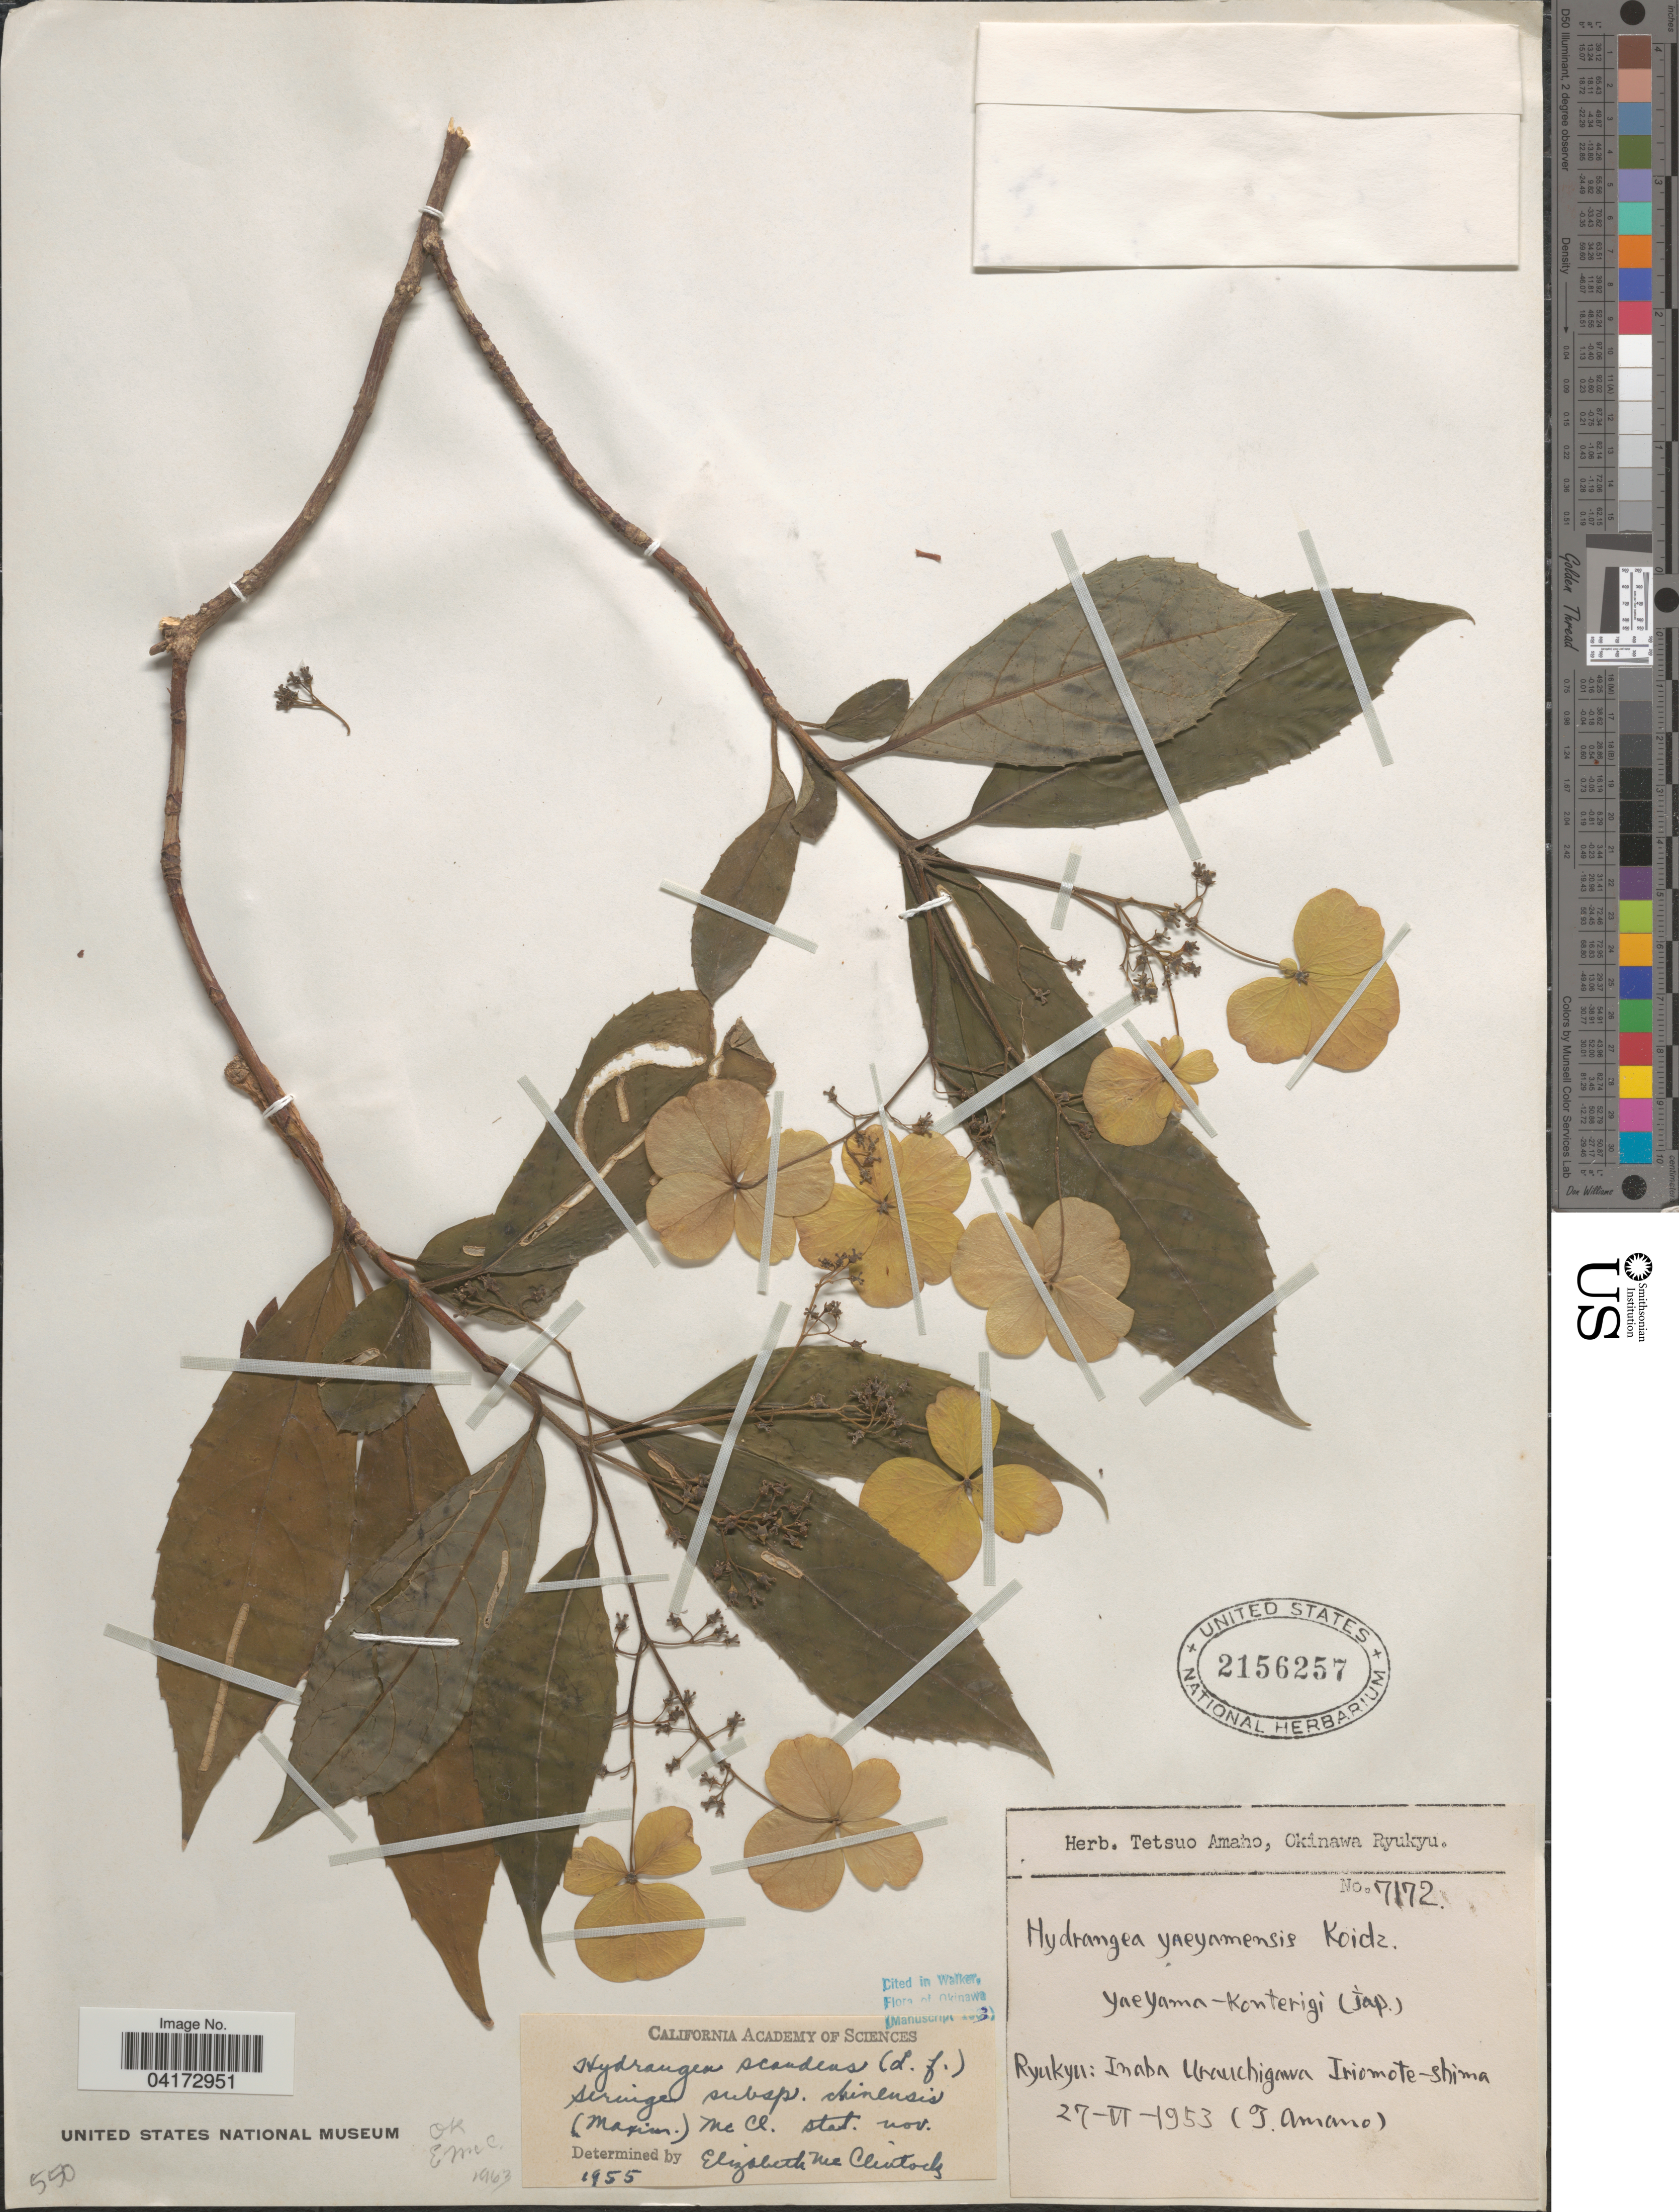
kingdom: Plantae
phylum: Tracheophyta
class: Magnoliopsida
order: Cornales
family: Hydrangeaceae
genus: Hydrangea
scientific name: Hydrangea scandens subsp. chinensis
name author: (Maxim.) E. M. McClint.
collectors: T. Amano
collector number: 7172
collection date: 1953-06-27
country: Japan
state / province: Okinawa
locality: Ryukyu: Inaba Urauchigawa Iriomote-shima.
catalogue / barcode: US 2156257